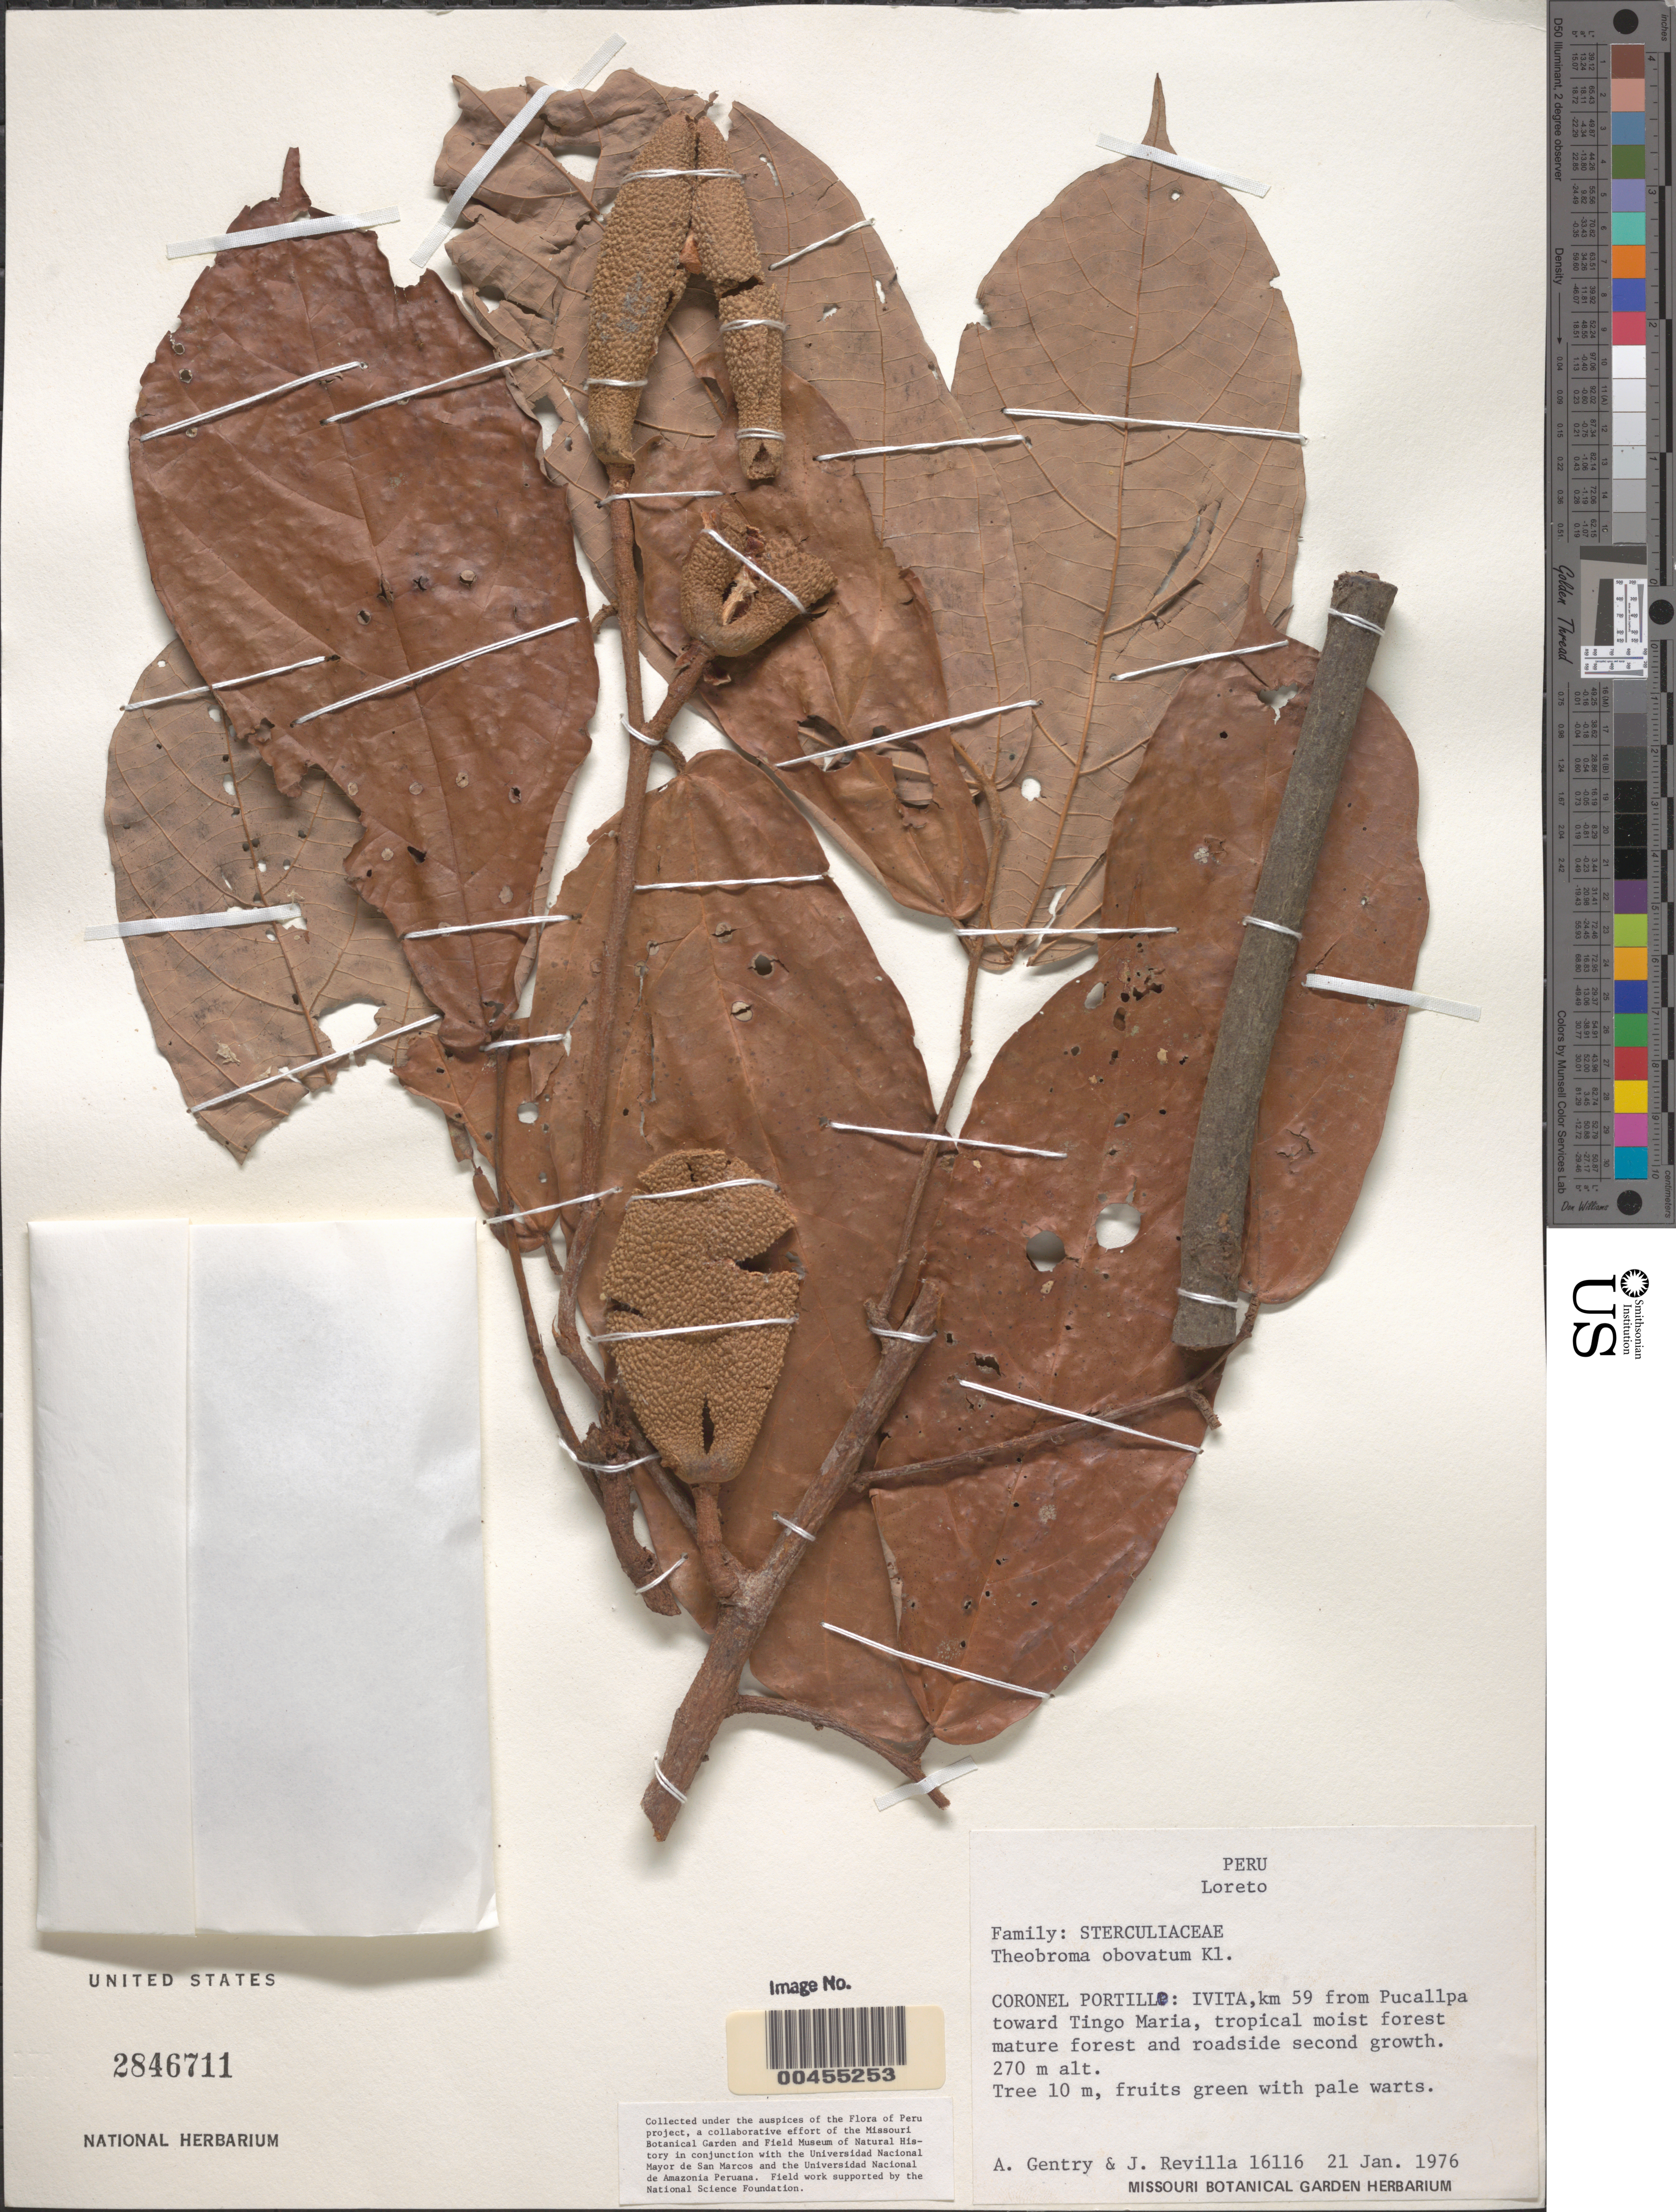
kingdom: Plantae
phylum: Tracheophyta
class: Magnoliopsida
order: Malvales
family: Malvaceae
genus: Theobroma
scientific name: Theobroma obovatum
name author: Klotzsch ex Bernoulli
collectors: A. H. Gentry & J. Revilla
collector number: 16116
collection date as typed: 21 Jan 1976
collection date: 1976-01-21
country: Peru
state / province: Ucayali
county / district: Coronel Portillo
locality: Coronel Portillo Prov., IVITA, km 59 from Pucallpa toward Tingo María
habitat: tropical moist forest, mature forest and roadside second growth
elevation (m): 270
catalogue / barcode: US 2846711